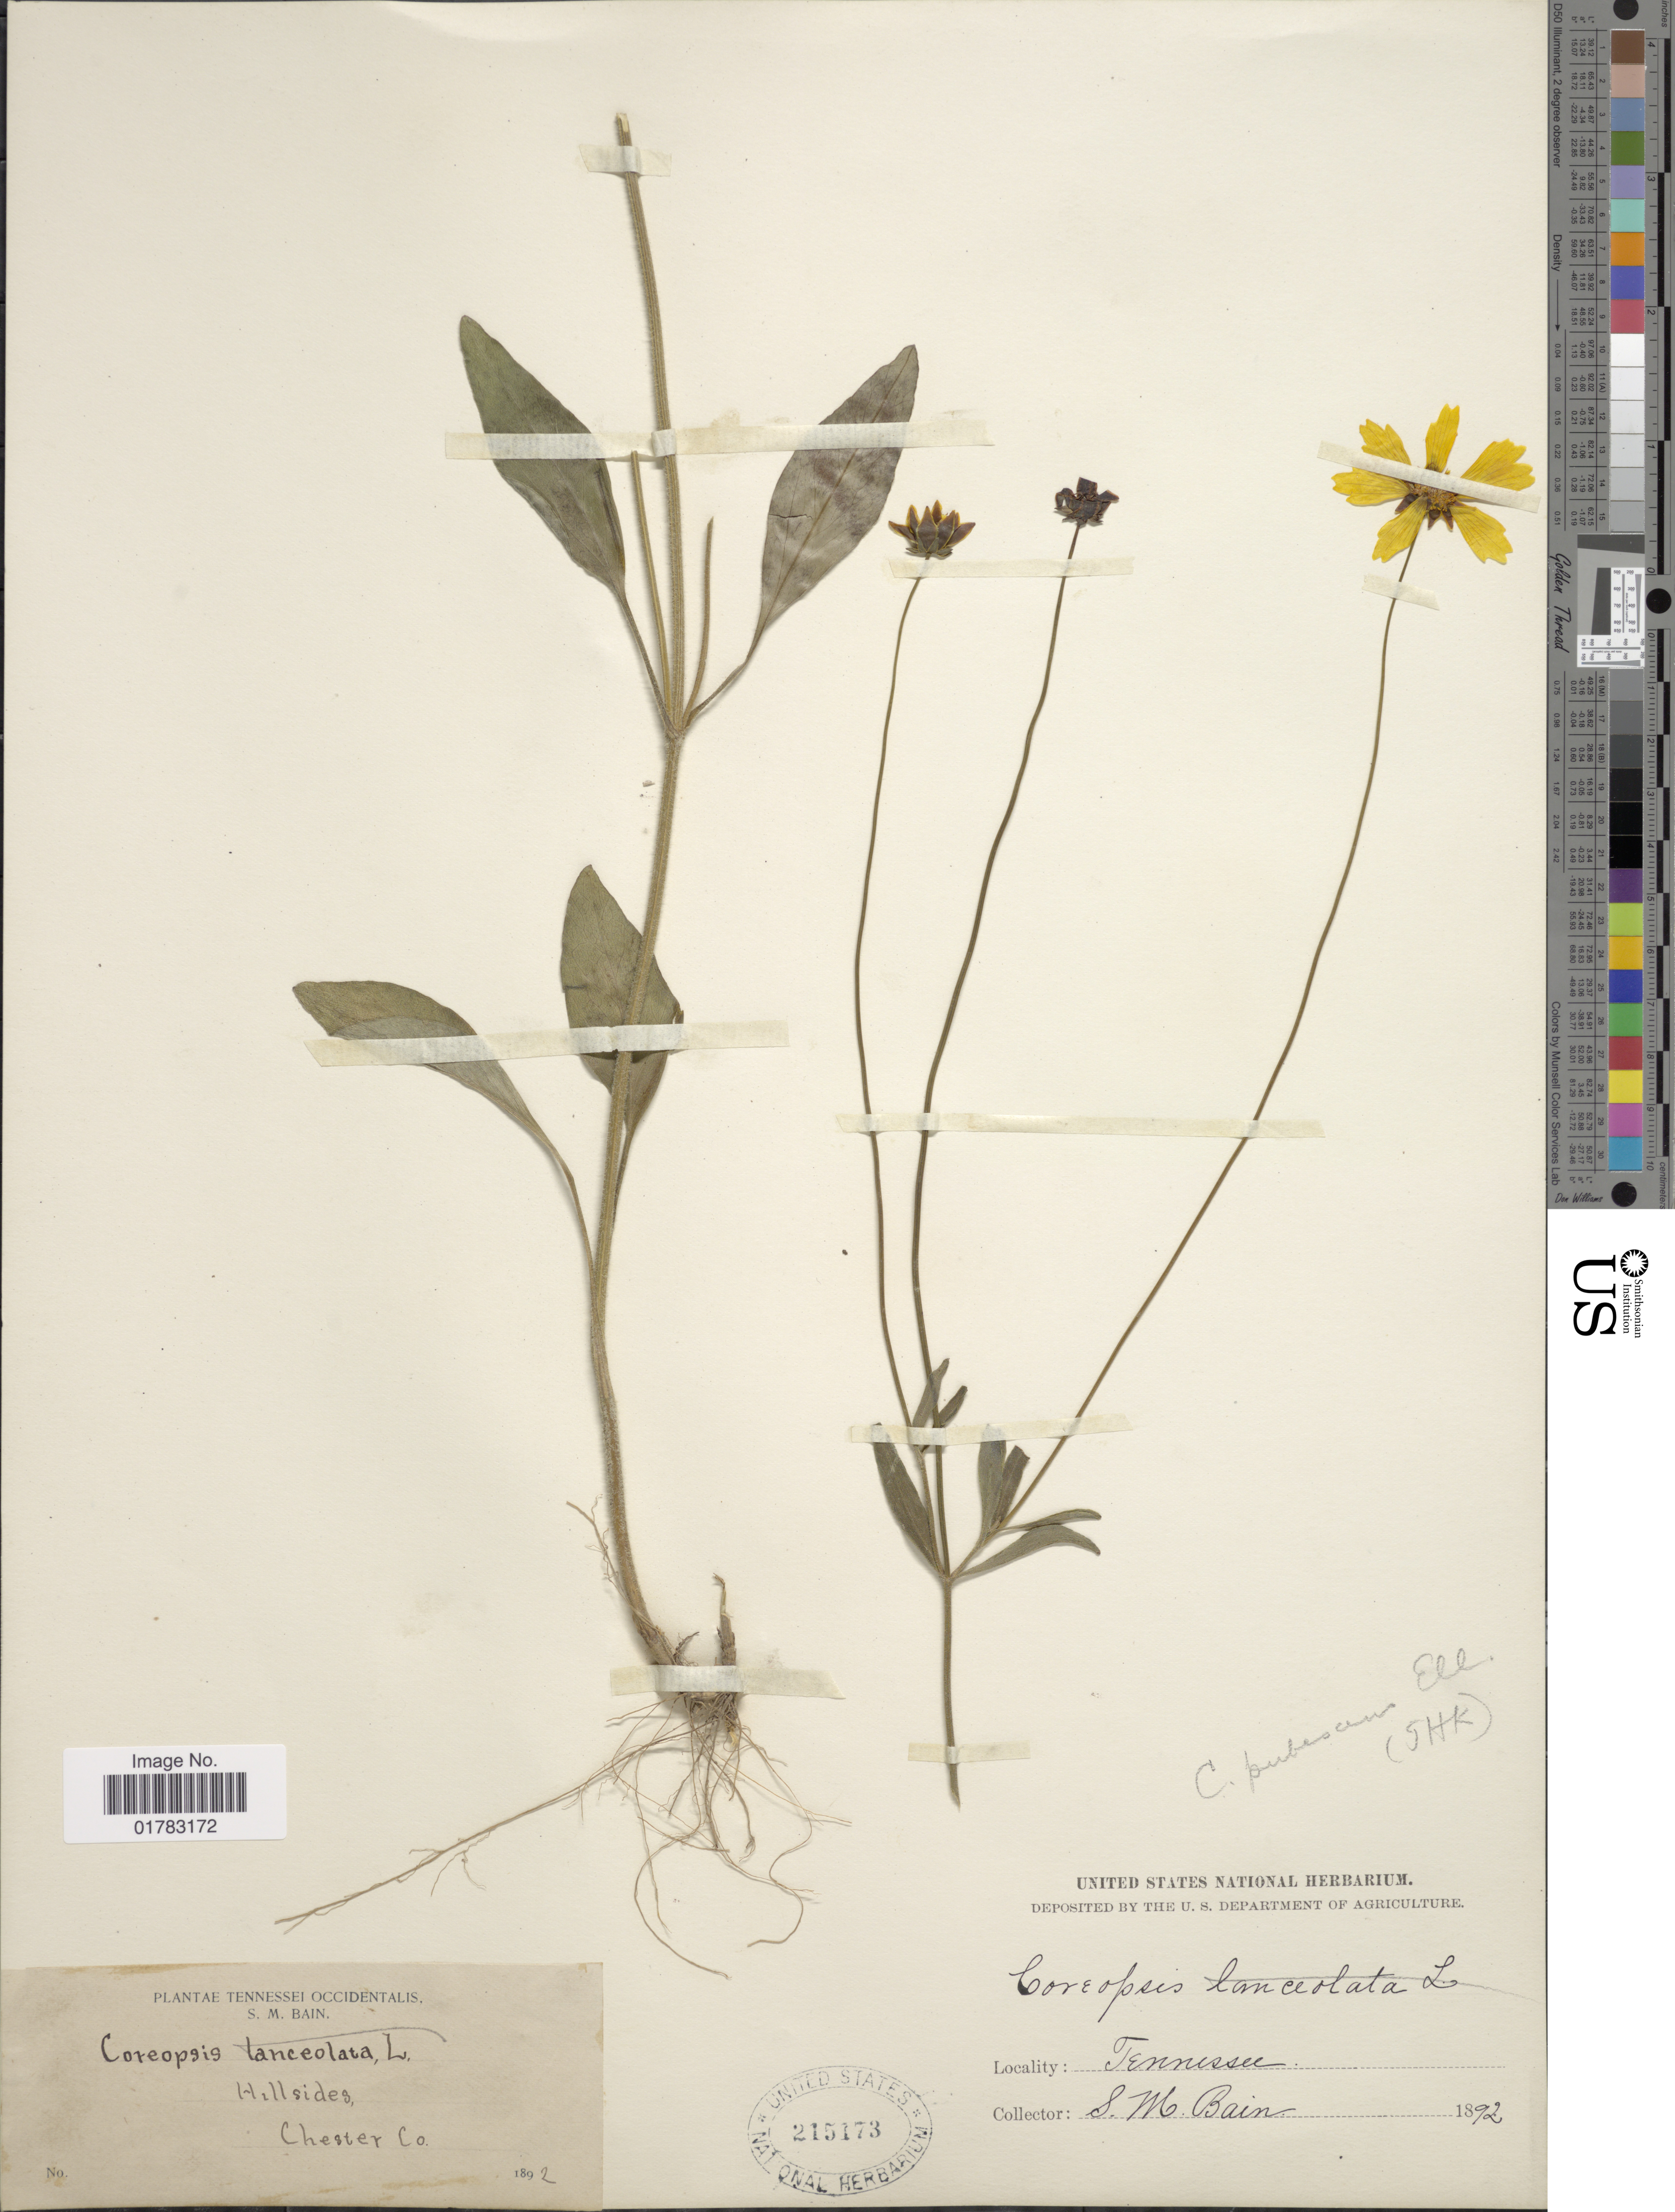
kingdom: Plantae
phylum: Tracheophyta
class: Magnoliopsida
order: Asterales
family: Asteraceae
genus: Coreopsis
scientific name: Coreopsis pubescens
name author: Elliott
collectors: S. M. Bain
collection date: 1892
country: United States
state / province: Tennessee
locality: Tennessei Occidentalis, Hillsides, Chester Co.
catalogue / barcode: US 215173